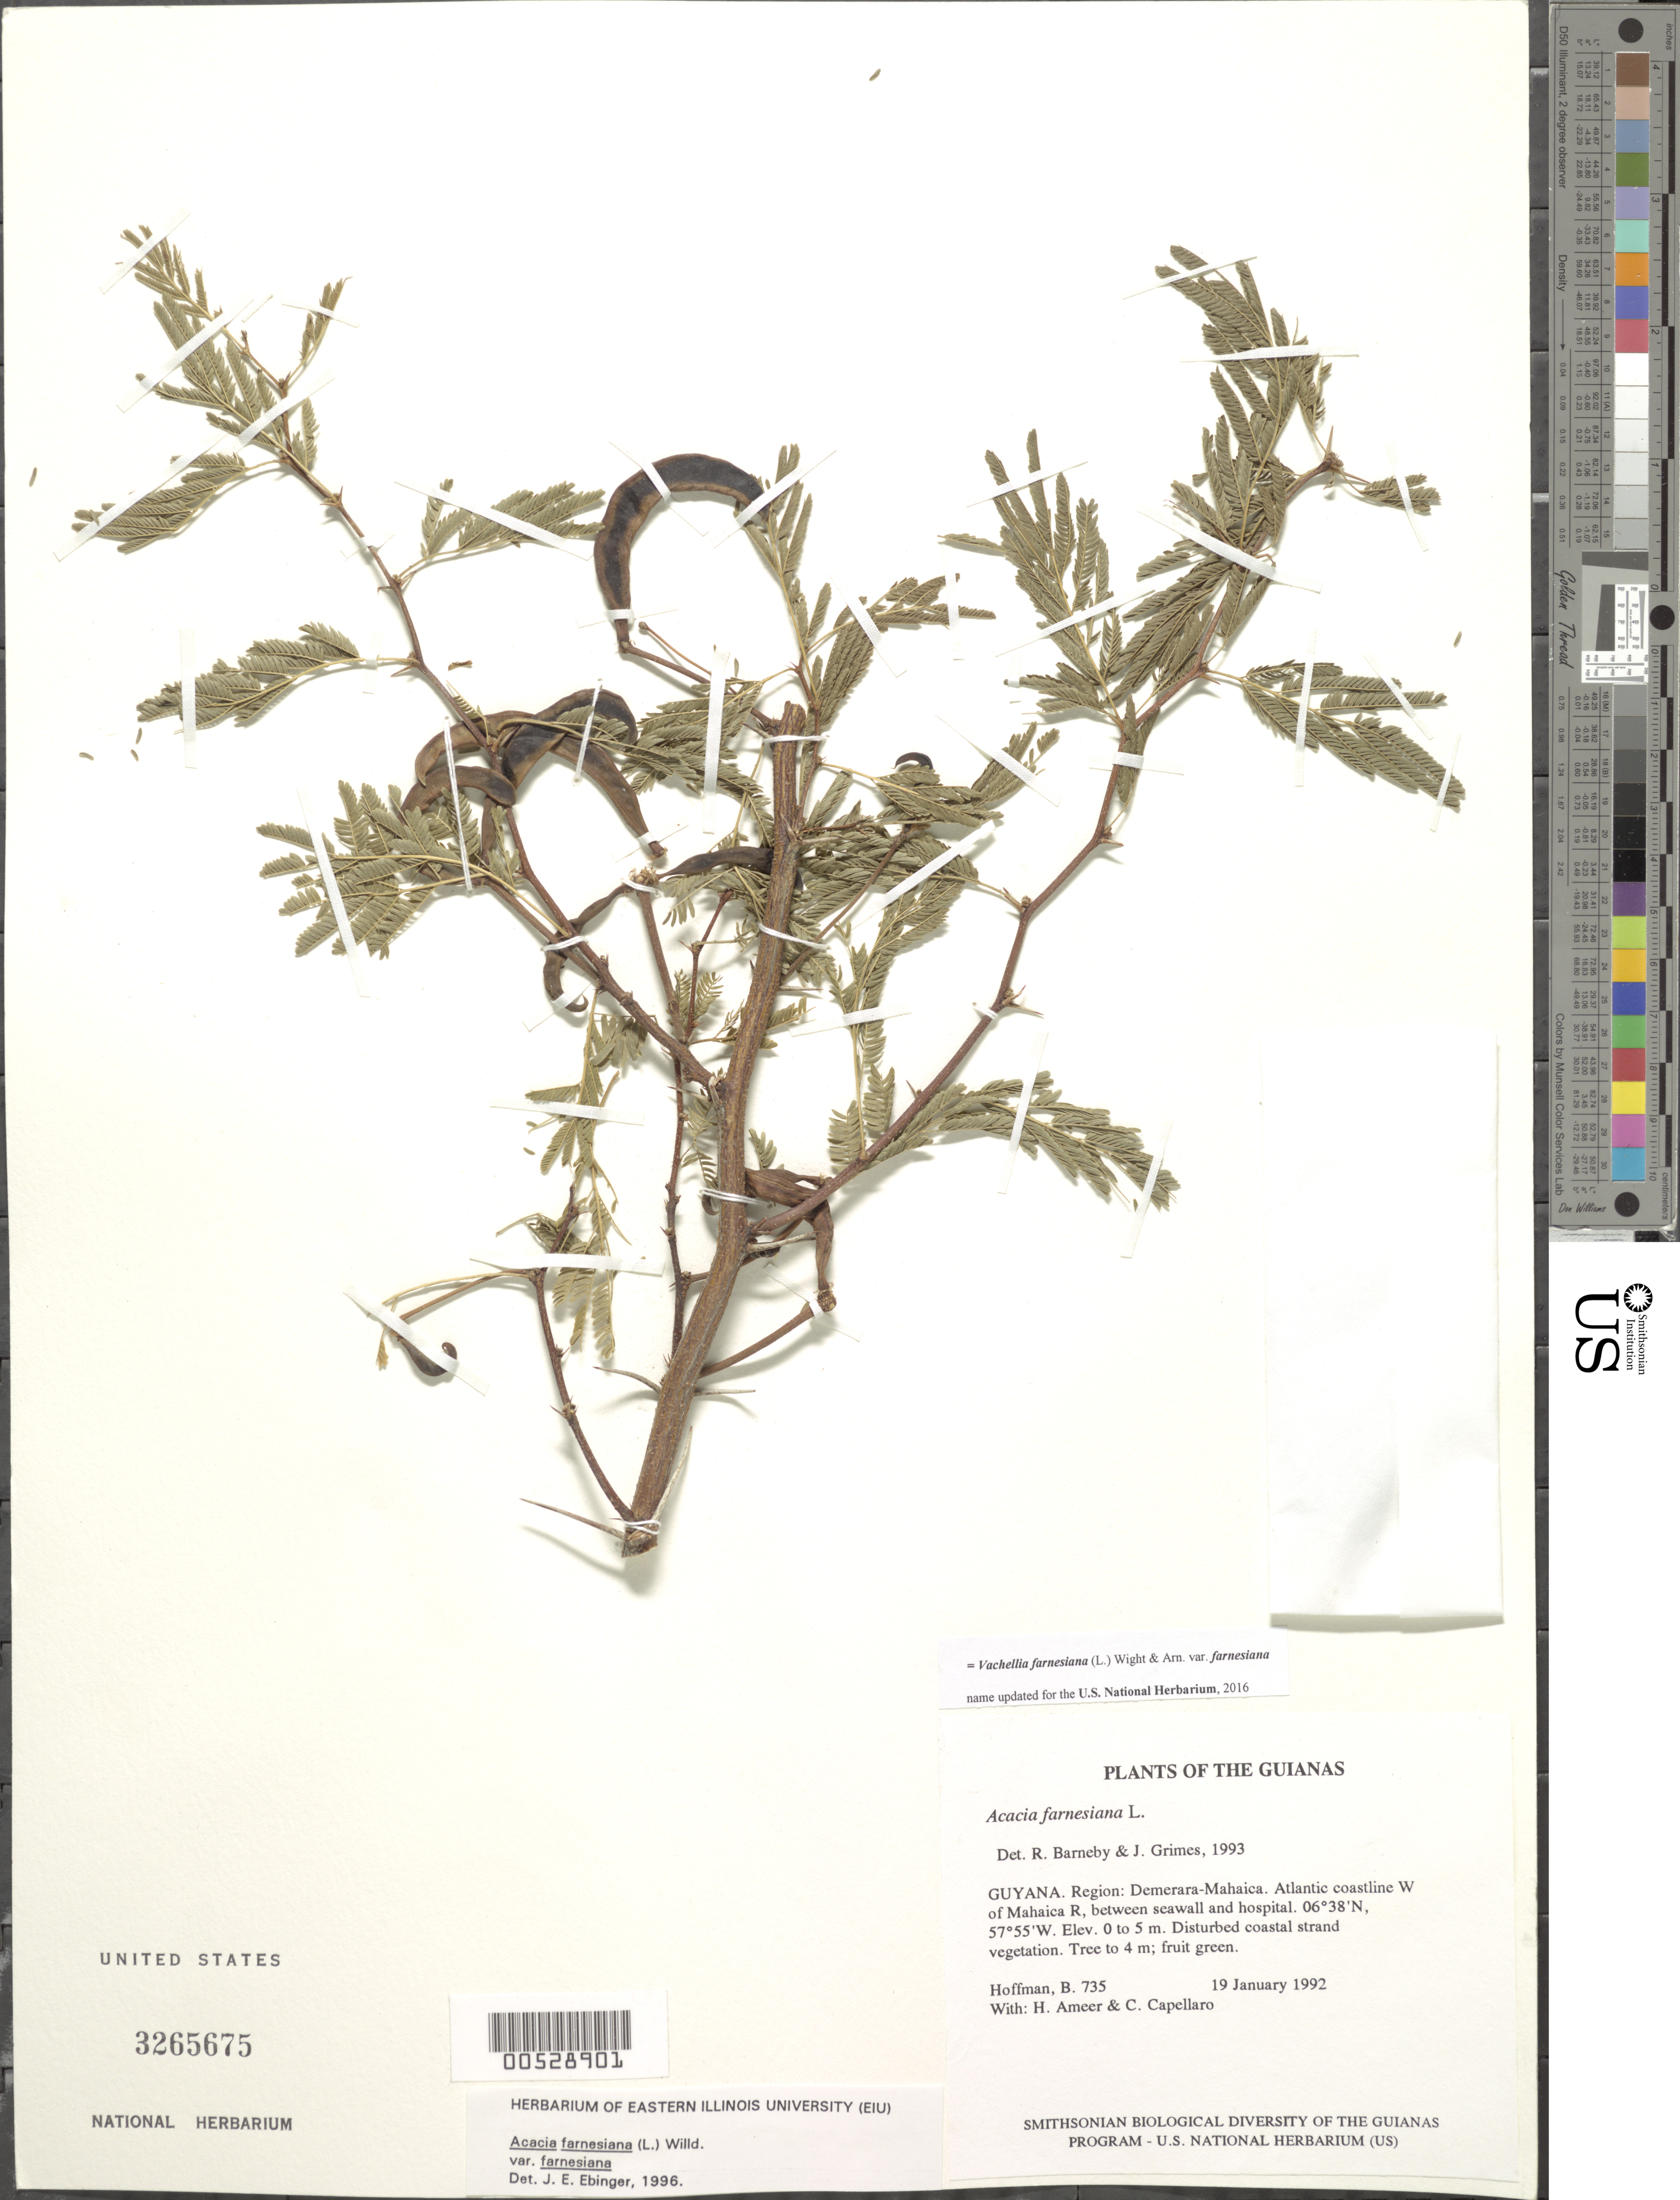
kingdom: Plantae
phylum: Tracheophyta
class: Magnoliopsida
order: Fabales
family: Fabaceae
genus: Vachellia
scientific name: Vachellia farnesiana var. farnesiana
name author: (L.) Wight & Arn.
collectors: B. Hoffman, H. Ameer & C. Capellaro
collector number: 735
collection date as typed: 19 January 1992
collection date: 1992-01-19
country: Guyana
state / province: Demerara-Mahaica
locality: Atlantic coastline W of Mahaica R., between seawall and hospital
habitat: Disturbed coastal strand vegetation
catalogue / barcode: US 3265675